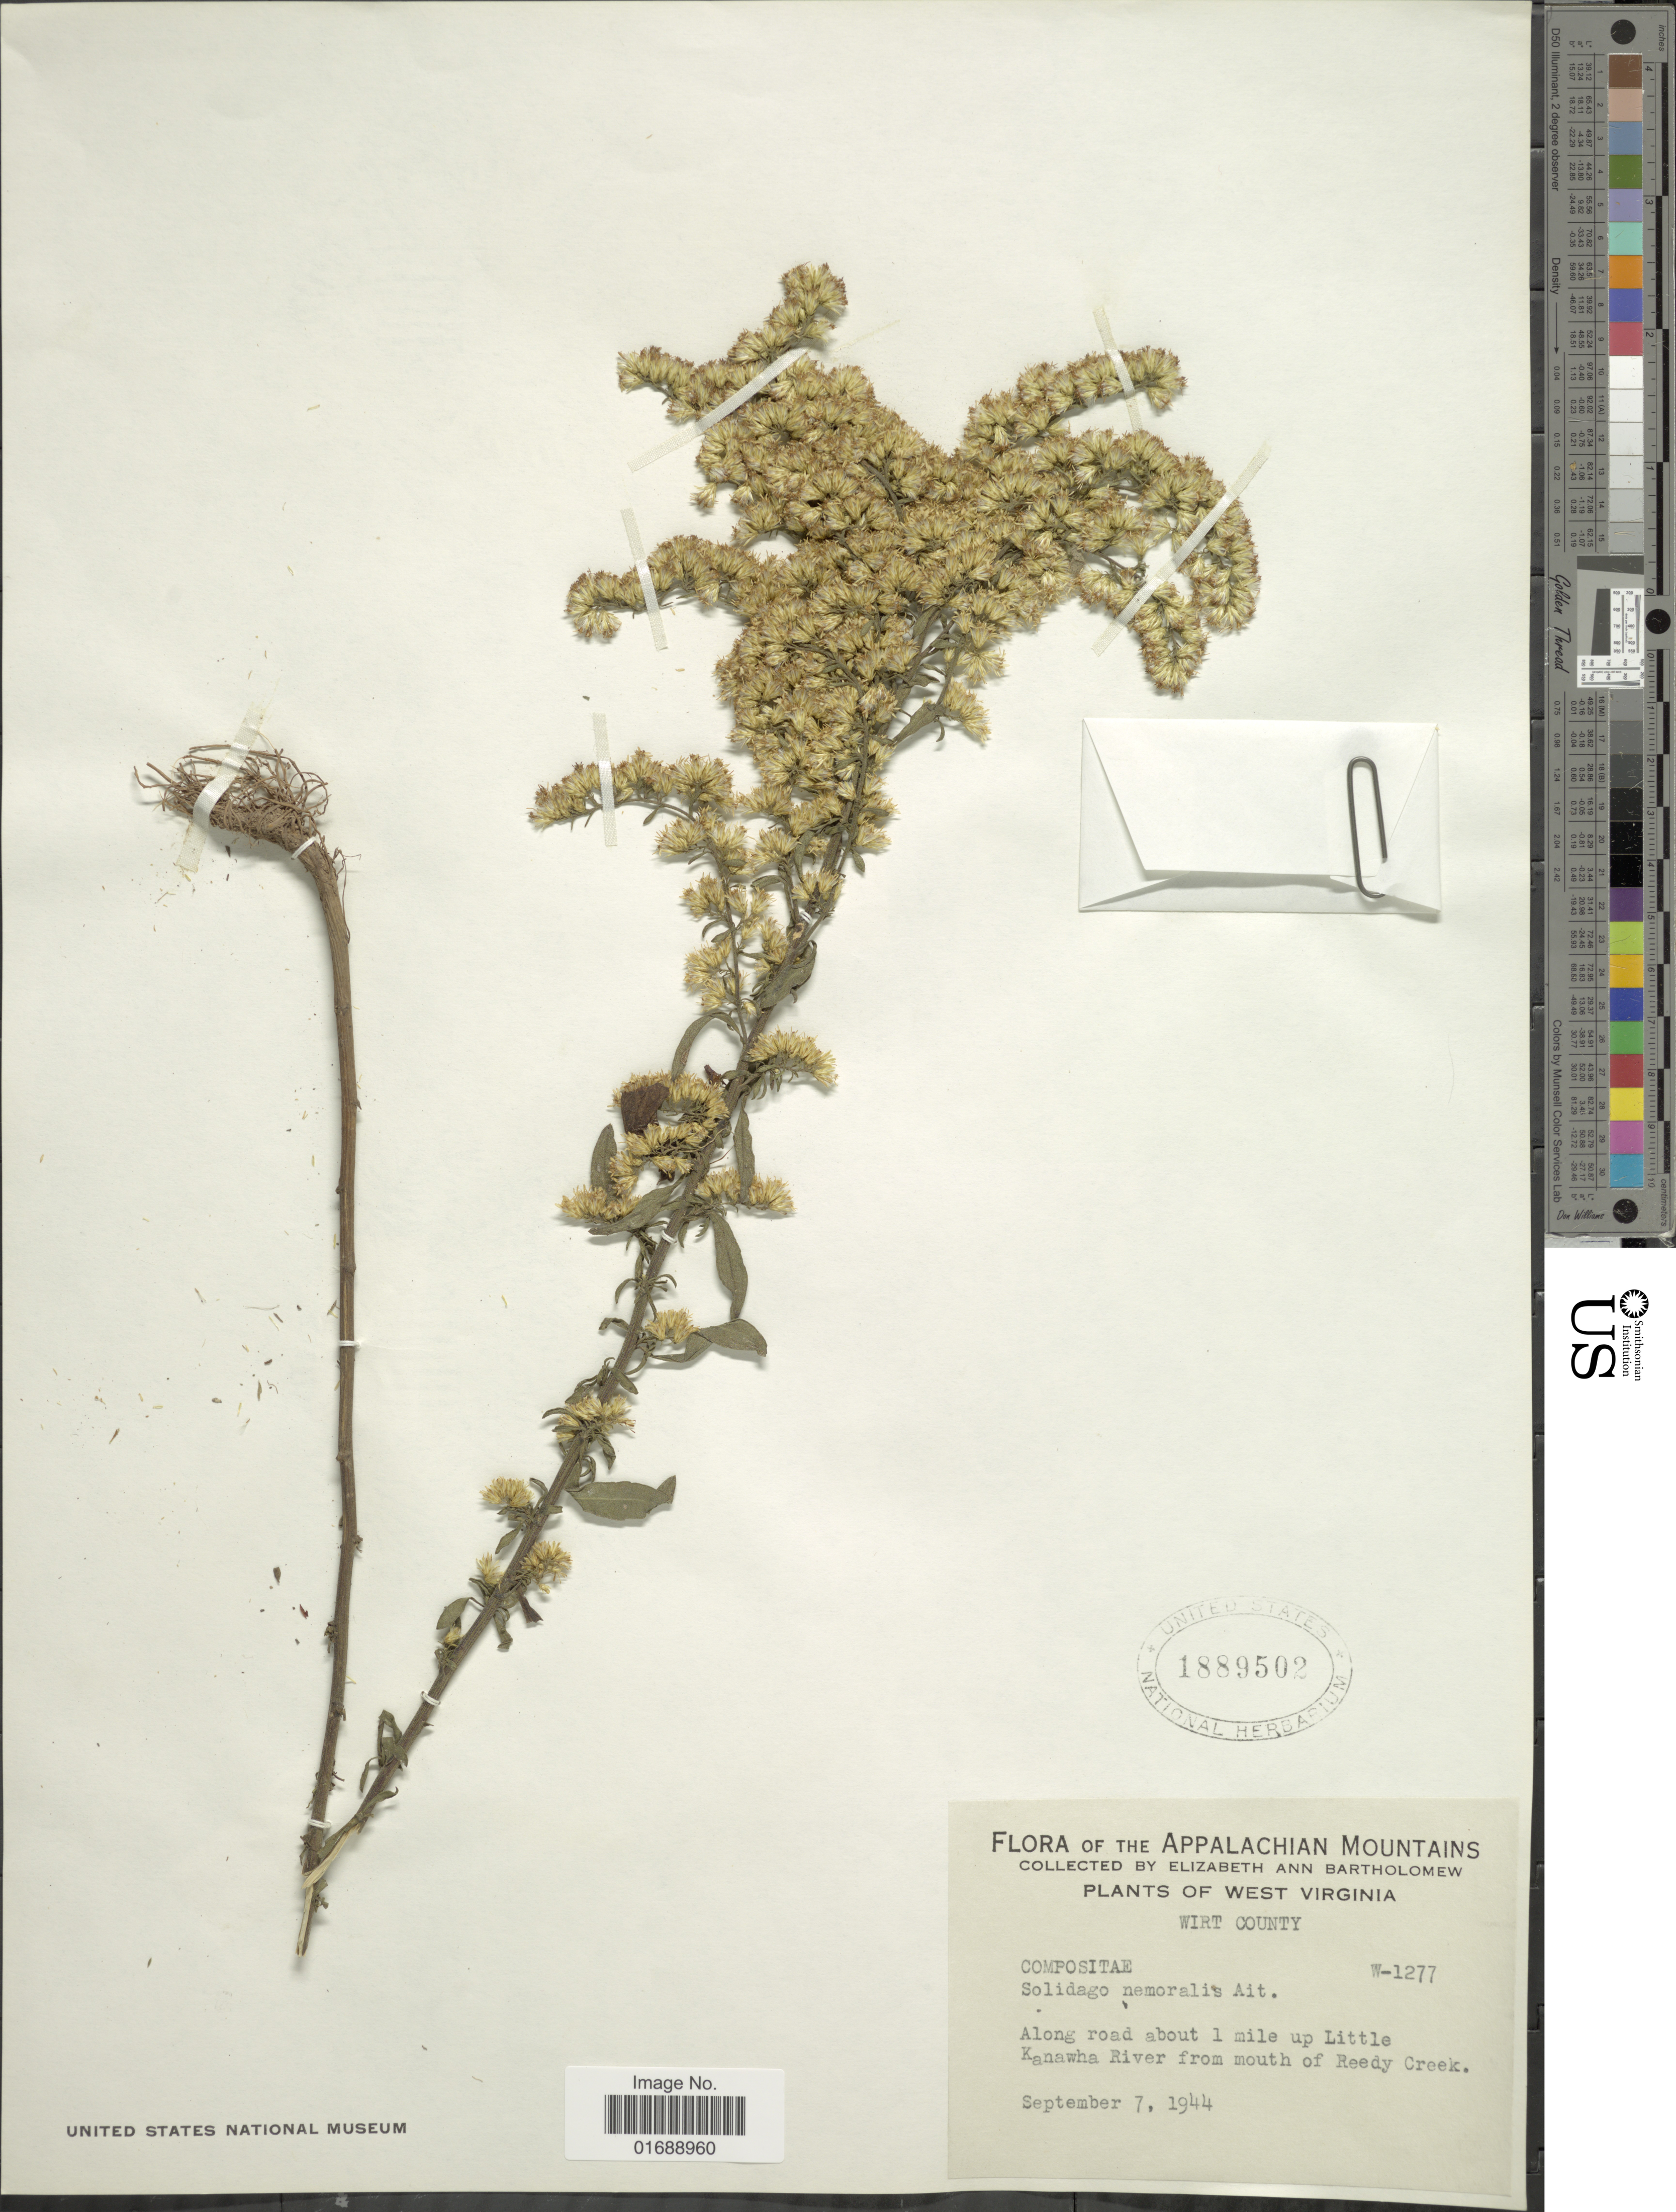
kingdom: Plantae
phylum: Tracheophyta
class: Magnoliopsida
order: Asterales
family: Asteraceae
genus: Solidago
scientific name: Solidago nemoralis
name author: Aiton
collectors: E. Bartholomew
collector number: W1277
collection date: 1944-09-07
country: United States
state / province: West Virginia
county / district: Wirt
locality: Appalachian Mountains, Wirt County, Along road about 1 mile up Little Kanawha River from mouth of Reedy Creek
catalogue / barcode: US 1889502